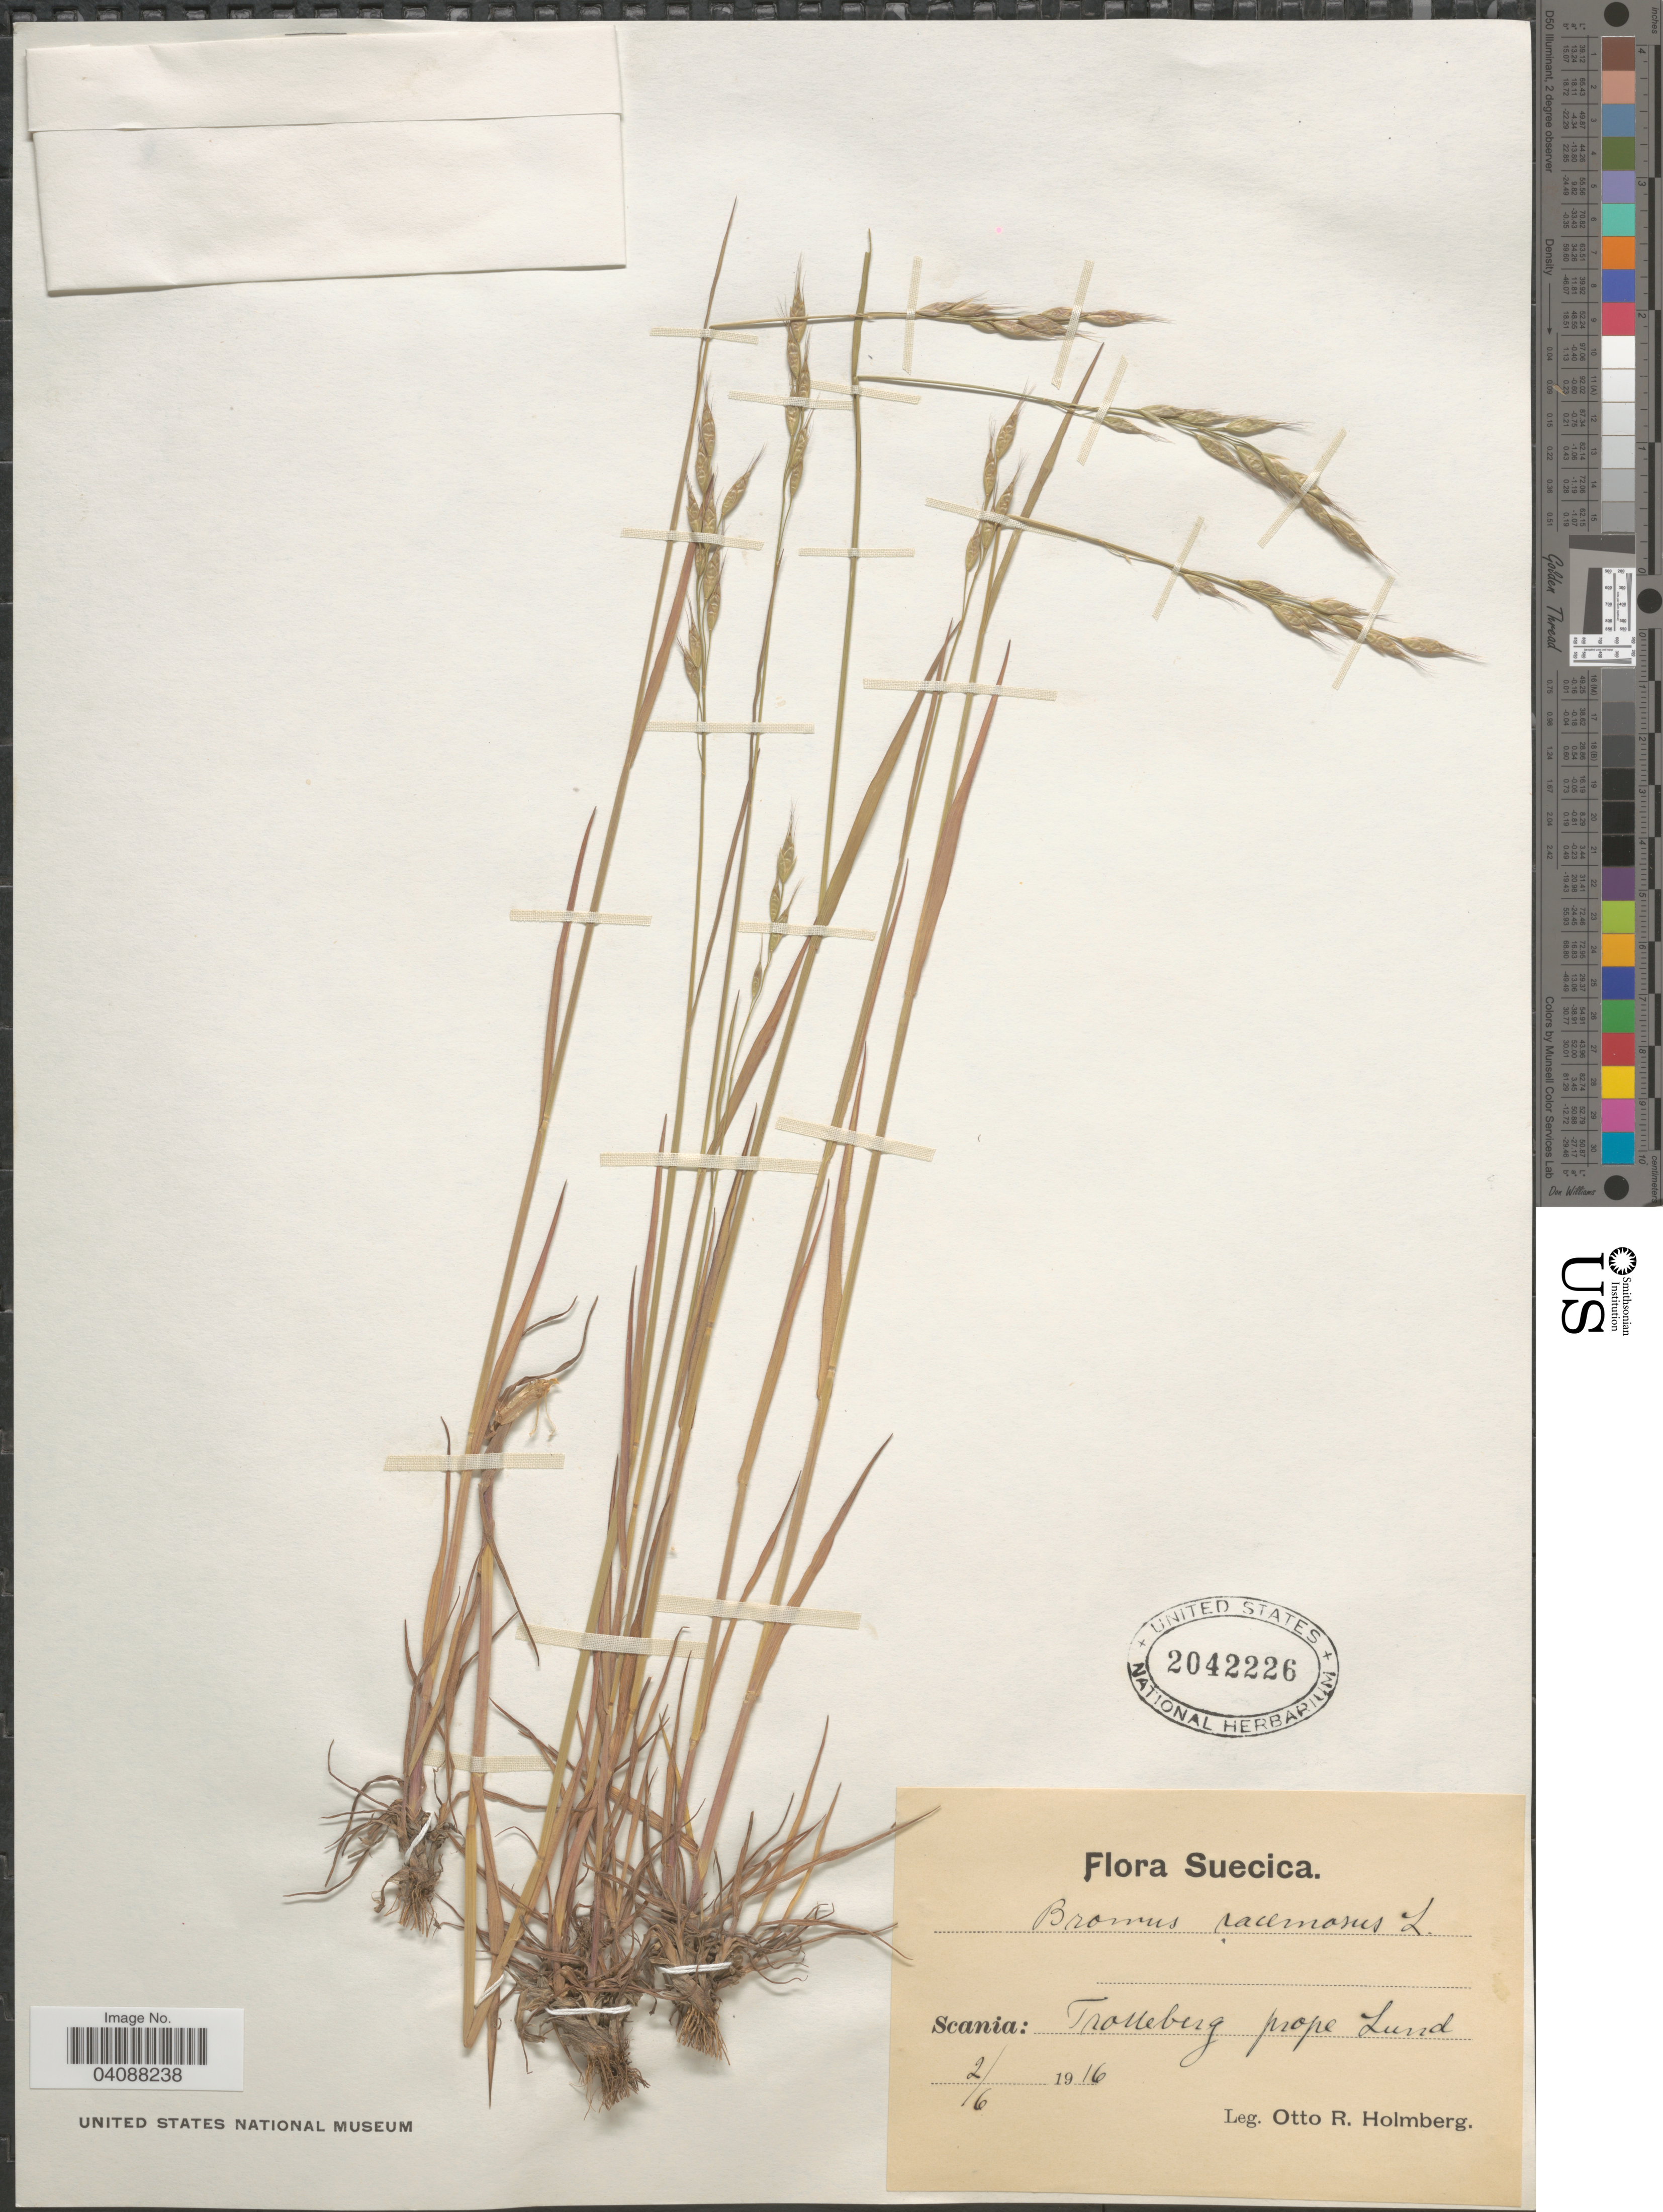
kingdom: Plantae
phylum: Tracheophyta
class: Liliopsida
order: Poales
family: Poaceae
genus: Bromus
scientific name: Bromus racemosus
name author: L.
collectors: O. Holmberg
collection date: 1916-06-02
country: Sweden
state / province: Skåne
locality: Scania: Trotteberg prope Lund.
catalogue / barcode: US 2042226